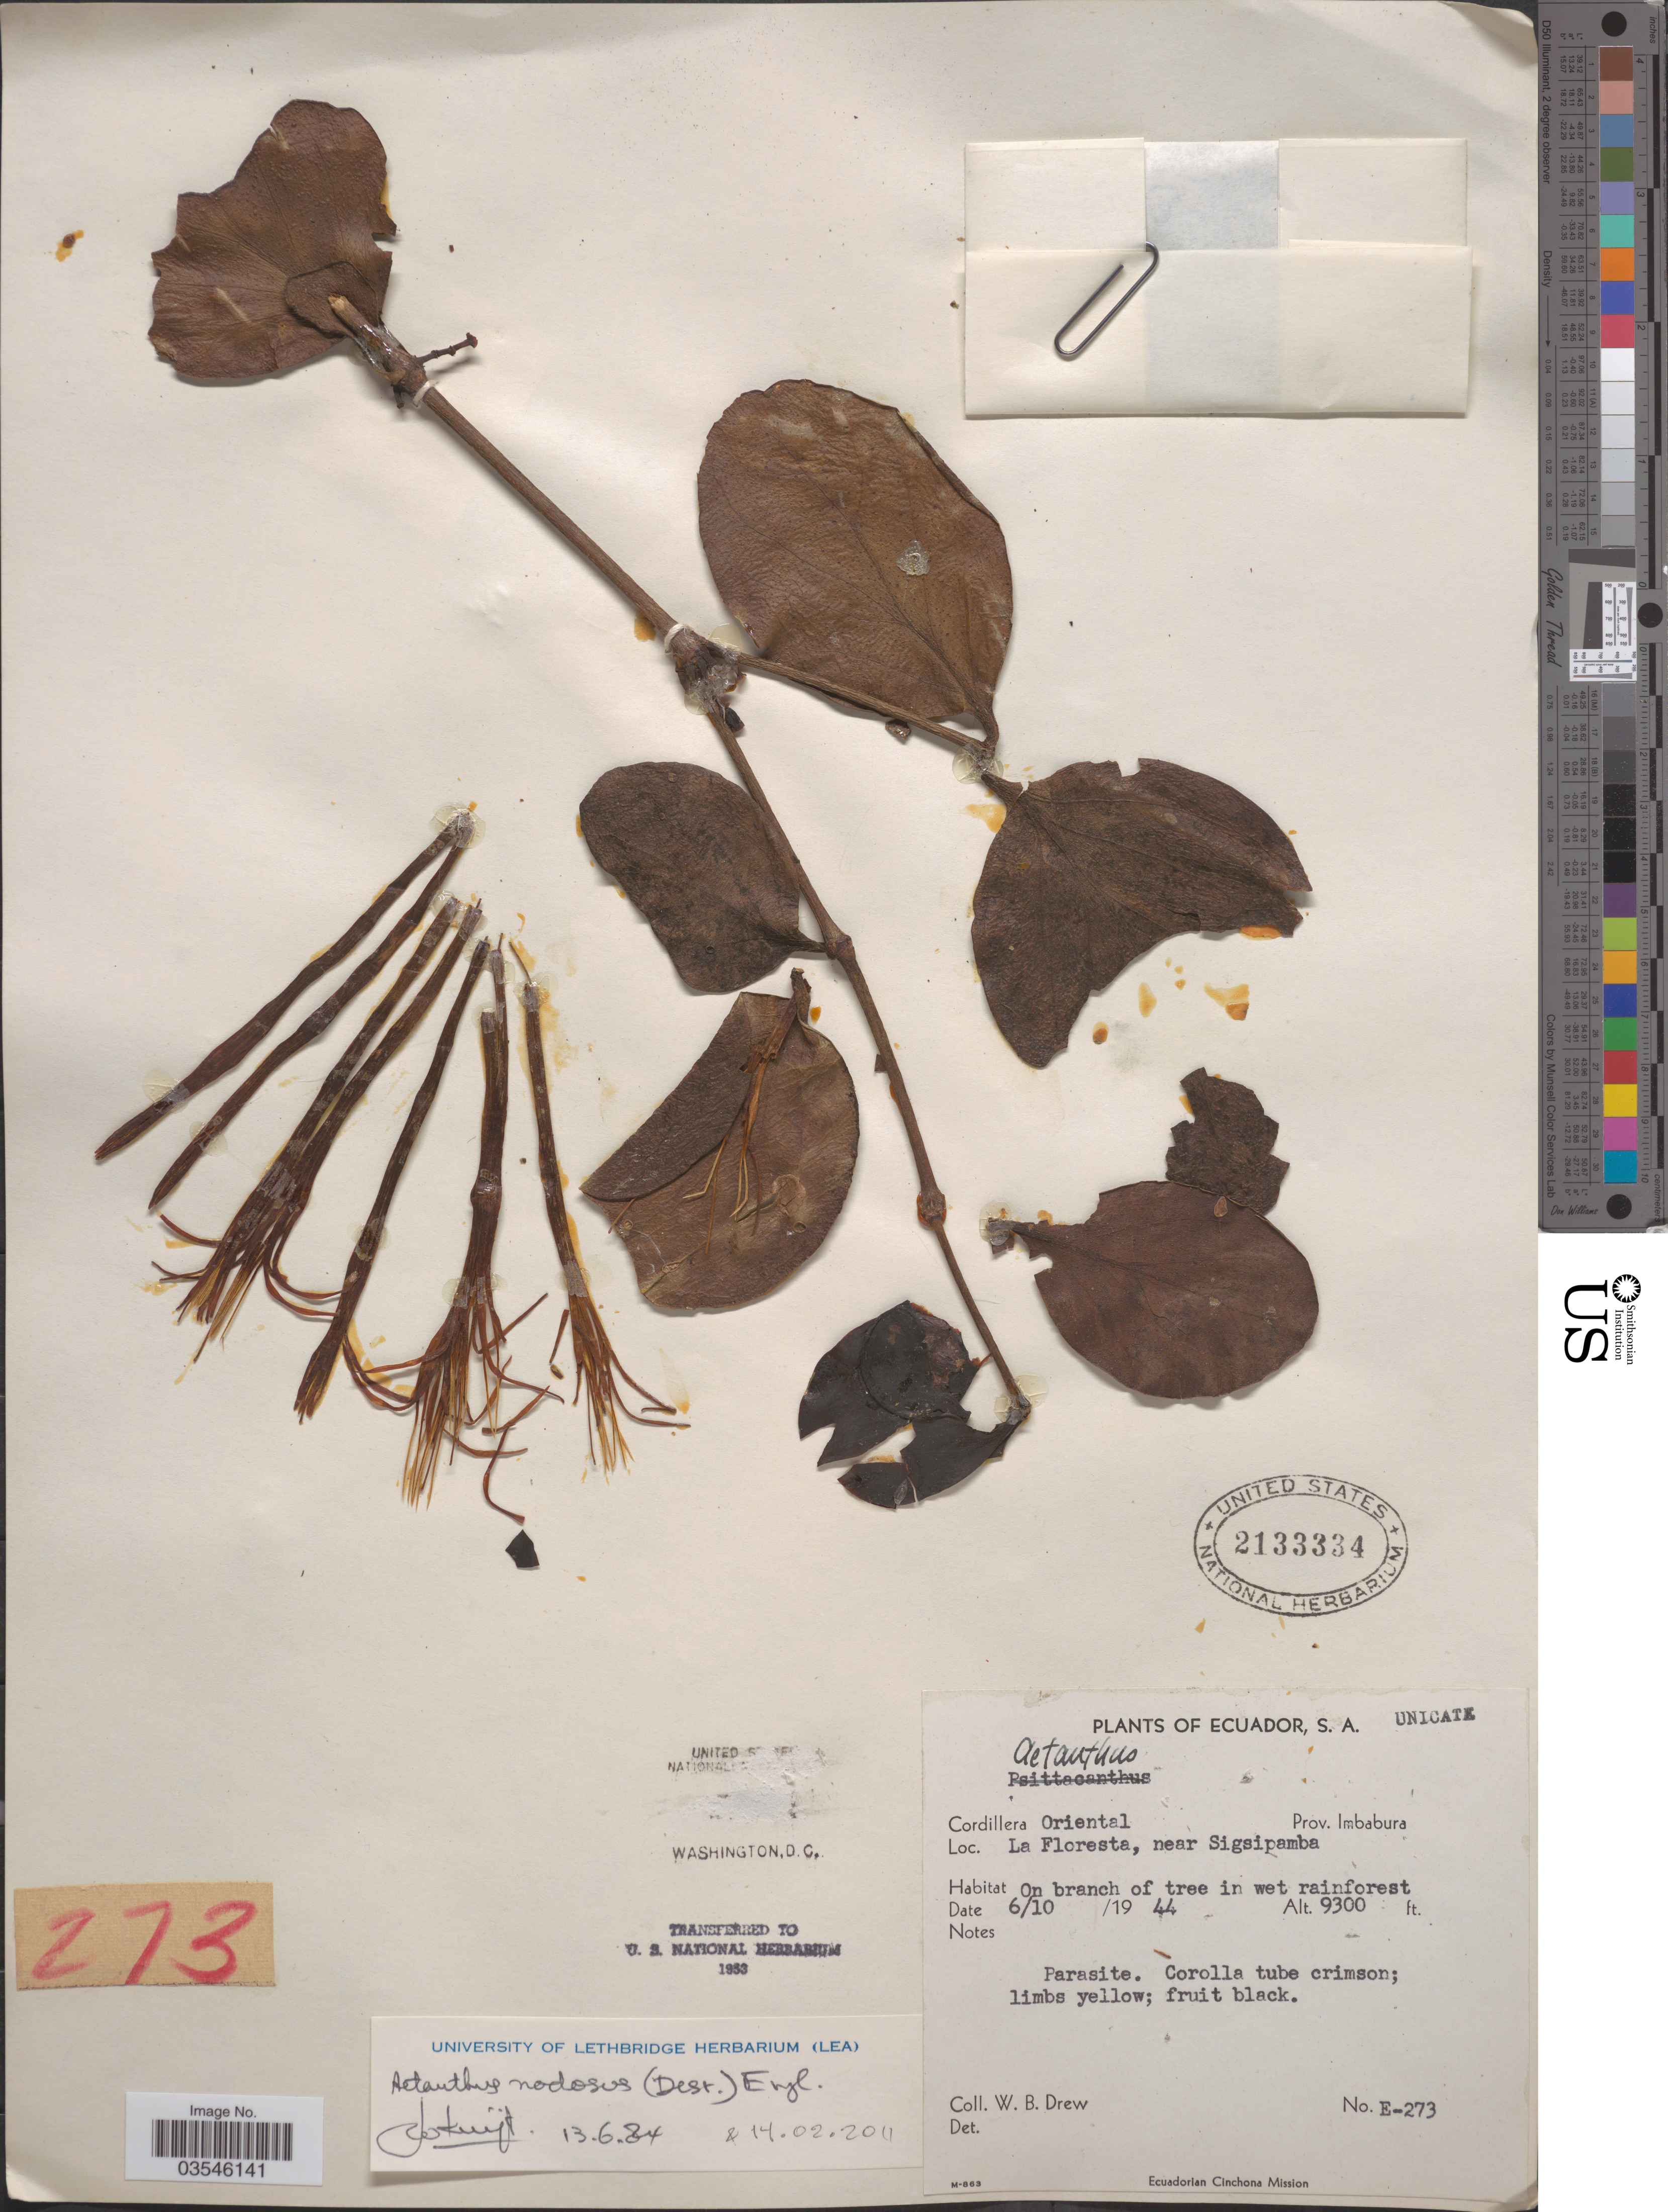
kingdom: Plantae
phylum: Tracheophyta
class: Magnoliopsida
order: Santalales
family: Loranthaceae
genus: Aetanthus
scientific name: Aetanthus nodosus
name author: (Desr.) Engl.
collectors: W. B. Drew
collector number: E-273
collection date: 1944-10-06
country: Ecuador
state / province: Imbabura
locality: Cordillera Oriental. La Floresta, near Sigsipamba.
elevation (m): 2835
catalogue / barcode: US 2133334